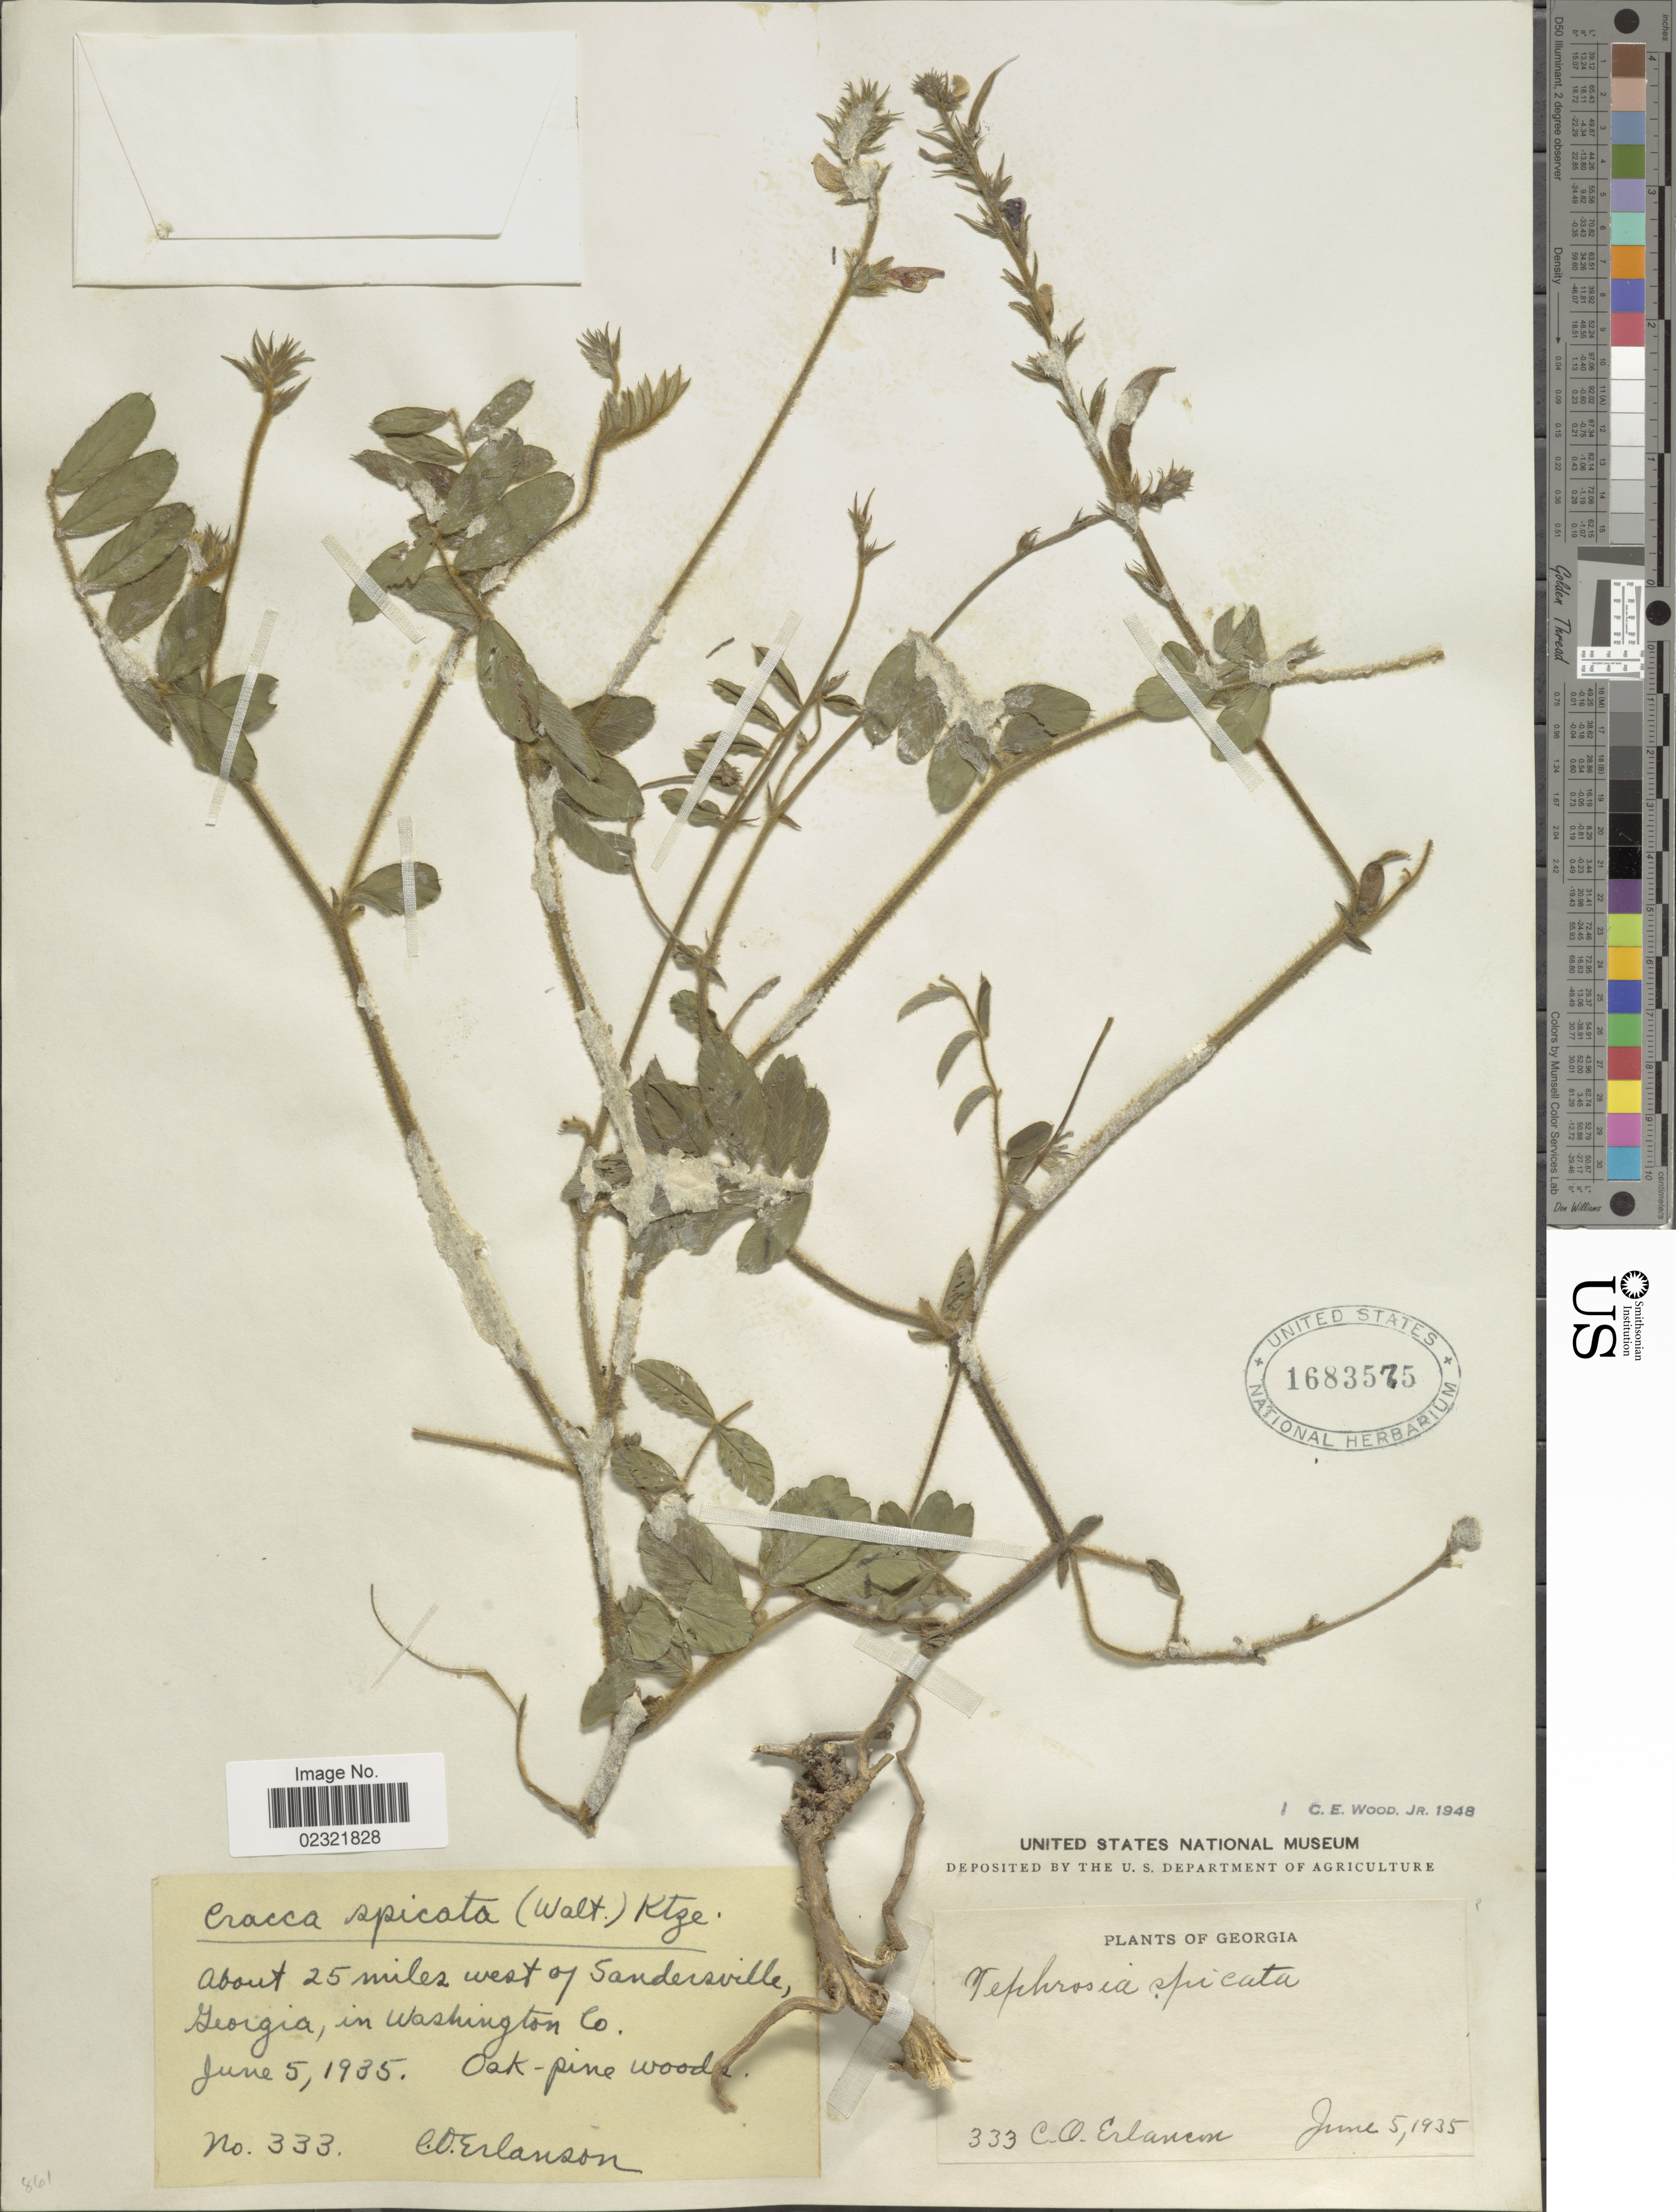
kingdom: Plantae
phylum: Tracheophyta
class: Magnoliopsida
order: Fabales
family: Fabaceae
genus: Tephrosia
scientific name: Tephrosia spicata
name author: (Walter) Torr. & A. Gray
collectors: C. O. Erlanson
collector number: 333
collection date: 1935-06-05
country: United States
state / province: Georgia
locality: About 25 miles west of Sandersville, in Washington Co, Oak-pine woods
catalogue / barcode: US 1683575